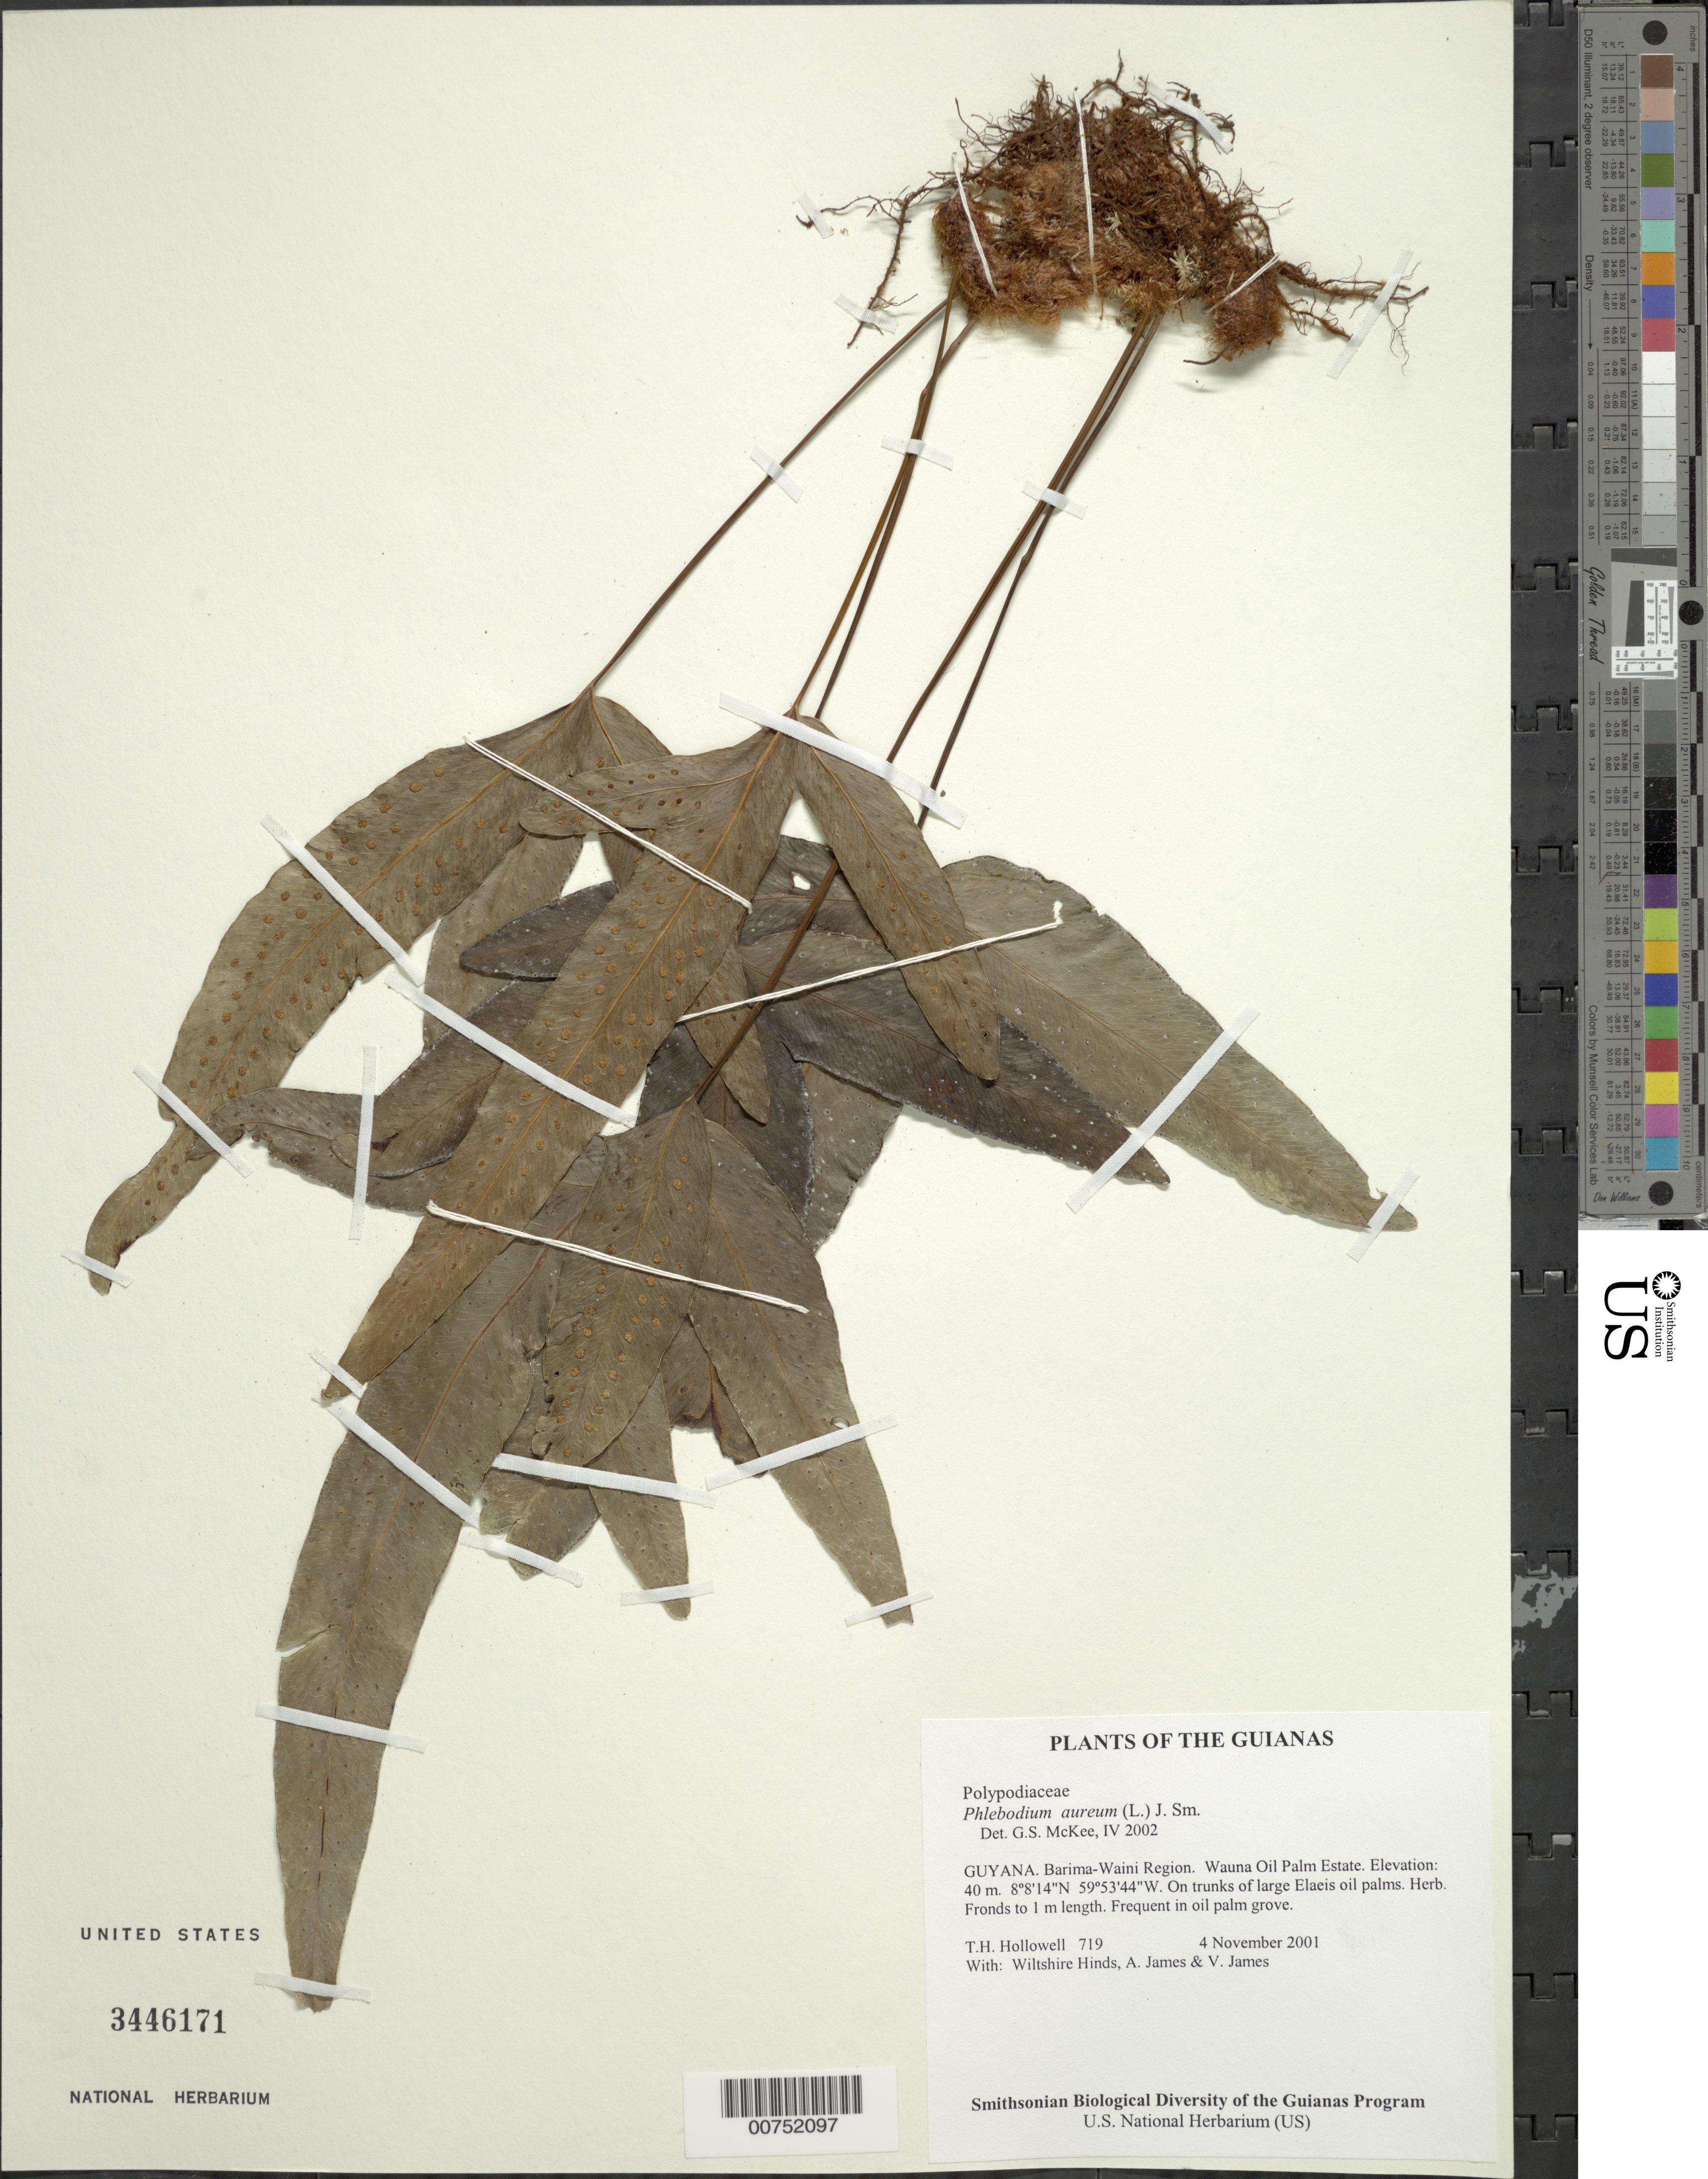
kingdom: Plantae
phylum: Tracheophyta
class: Polypodiopsida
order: Polypodiales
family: Polypodiaceae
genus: Phlebodium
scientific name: Phlebodium aureum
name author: (L.) J. Sm.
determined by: McKee, G. S., (US), NMNH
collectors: T. Hollowell, W. Hinds, A. James & V. James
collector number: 719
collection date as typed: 4 November 2001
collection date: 2001-11-04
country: Guyana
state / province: Barima-Waini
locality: Wauna Oil Palm Estate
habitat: On trunks of large Elaeis oil palms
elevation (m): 40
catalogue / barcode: US 3446171